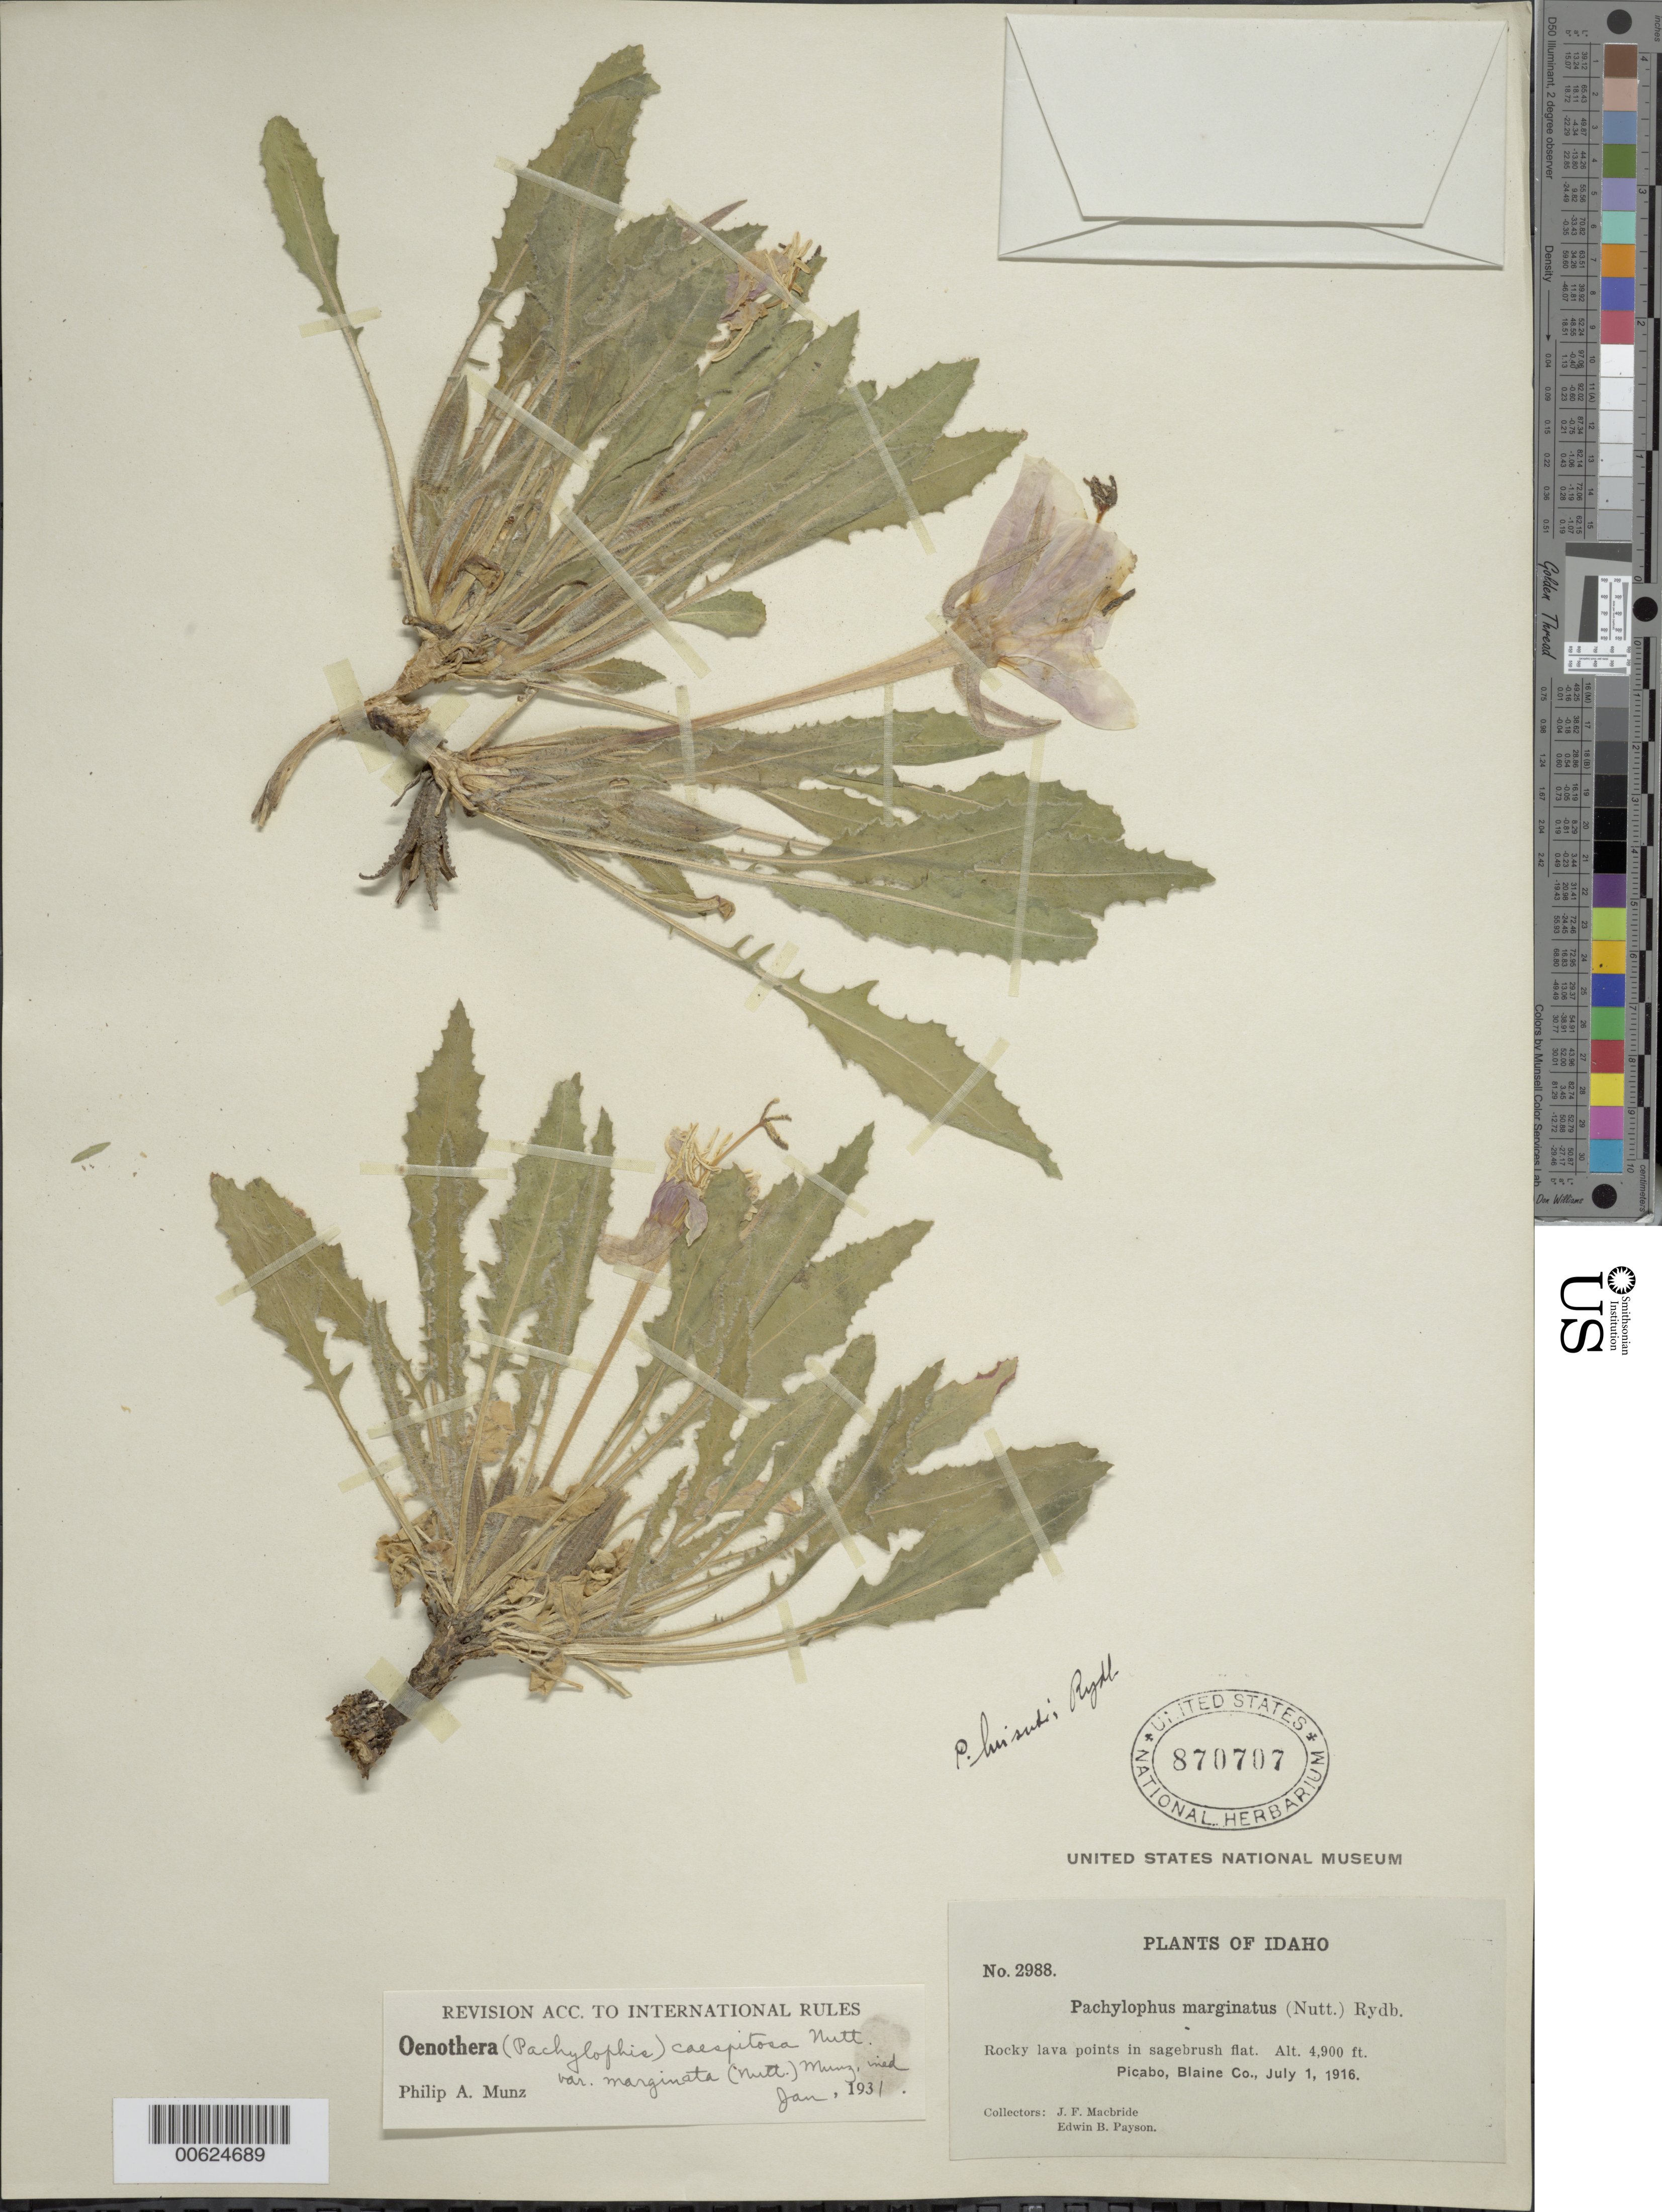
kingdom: Plantae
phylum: Tracheophyta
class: Magnoliopsida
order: Myrtales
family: Onagraceae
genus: Oenothera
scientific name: Oenothera cespitosa subsp. marginata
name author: (Nutt. ex Hook. & Arn.) Munz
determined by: Munz, Philip A.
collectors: J. F. Macbride & E. B. Payson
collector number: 2988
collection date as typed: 01 Jul 1916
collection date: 1916-07-01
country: United States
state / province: Idaho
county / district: Blaine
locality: Picabo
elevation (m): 1494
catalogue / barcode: US 870707